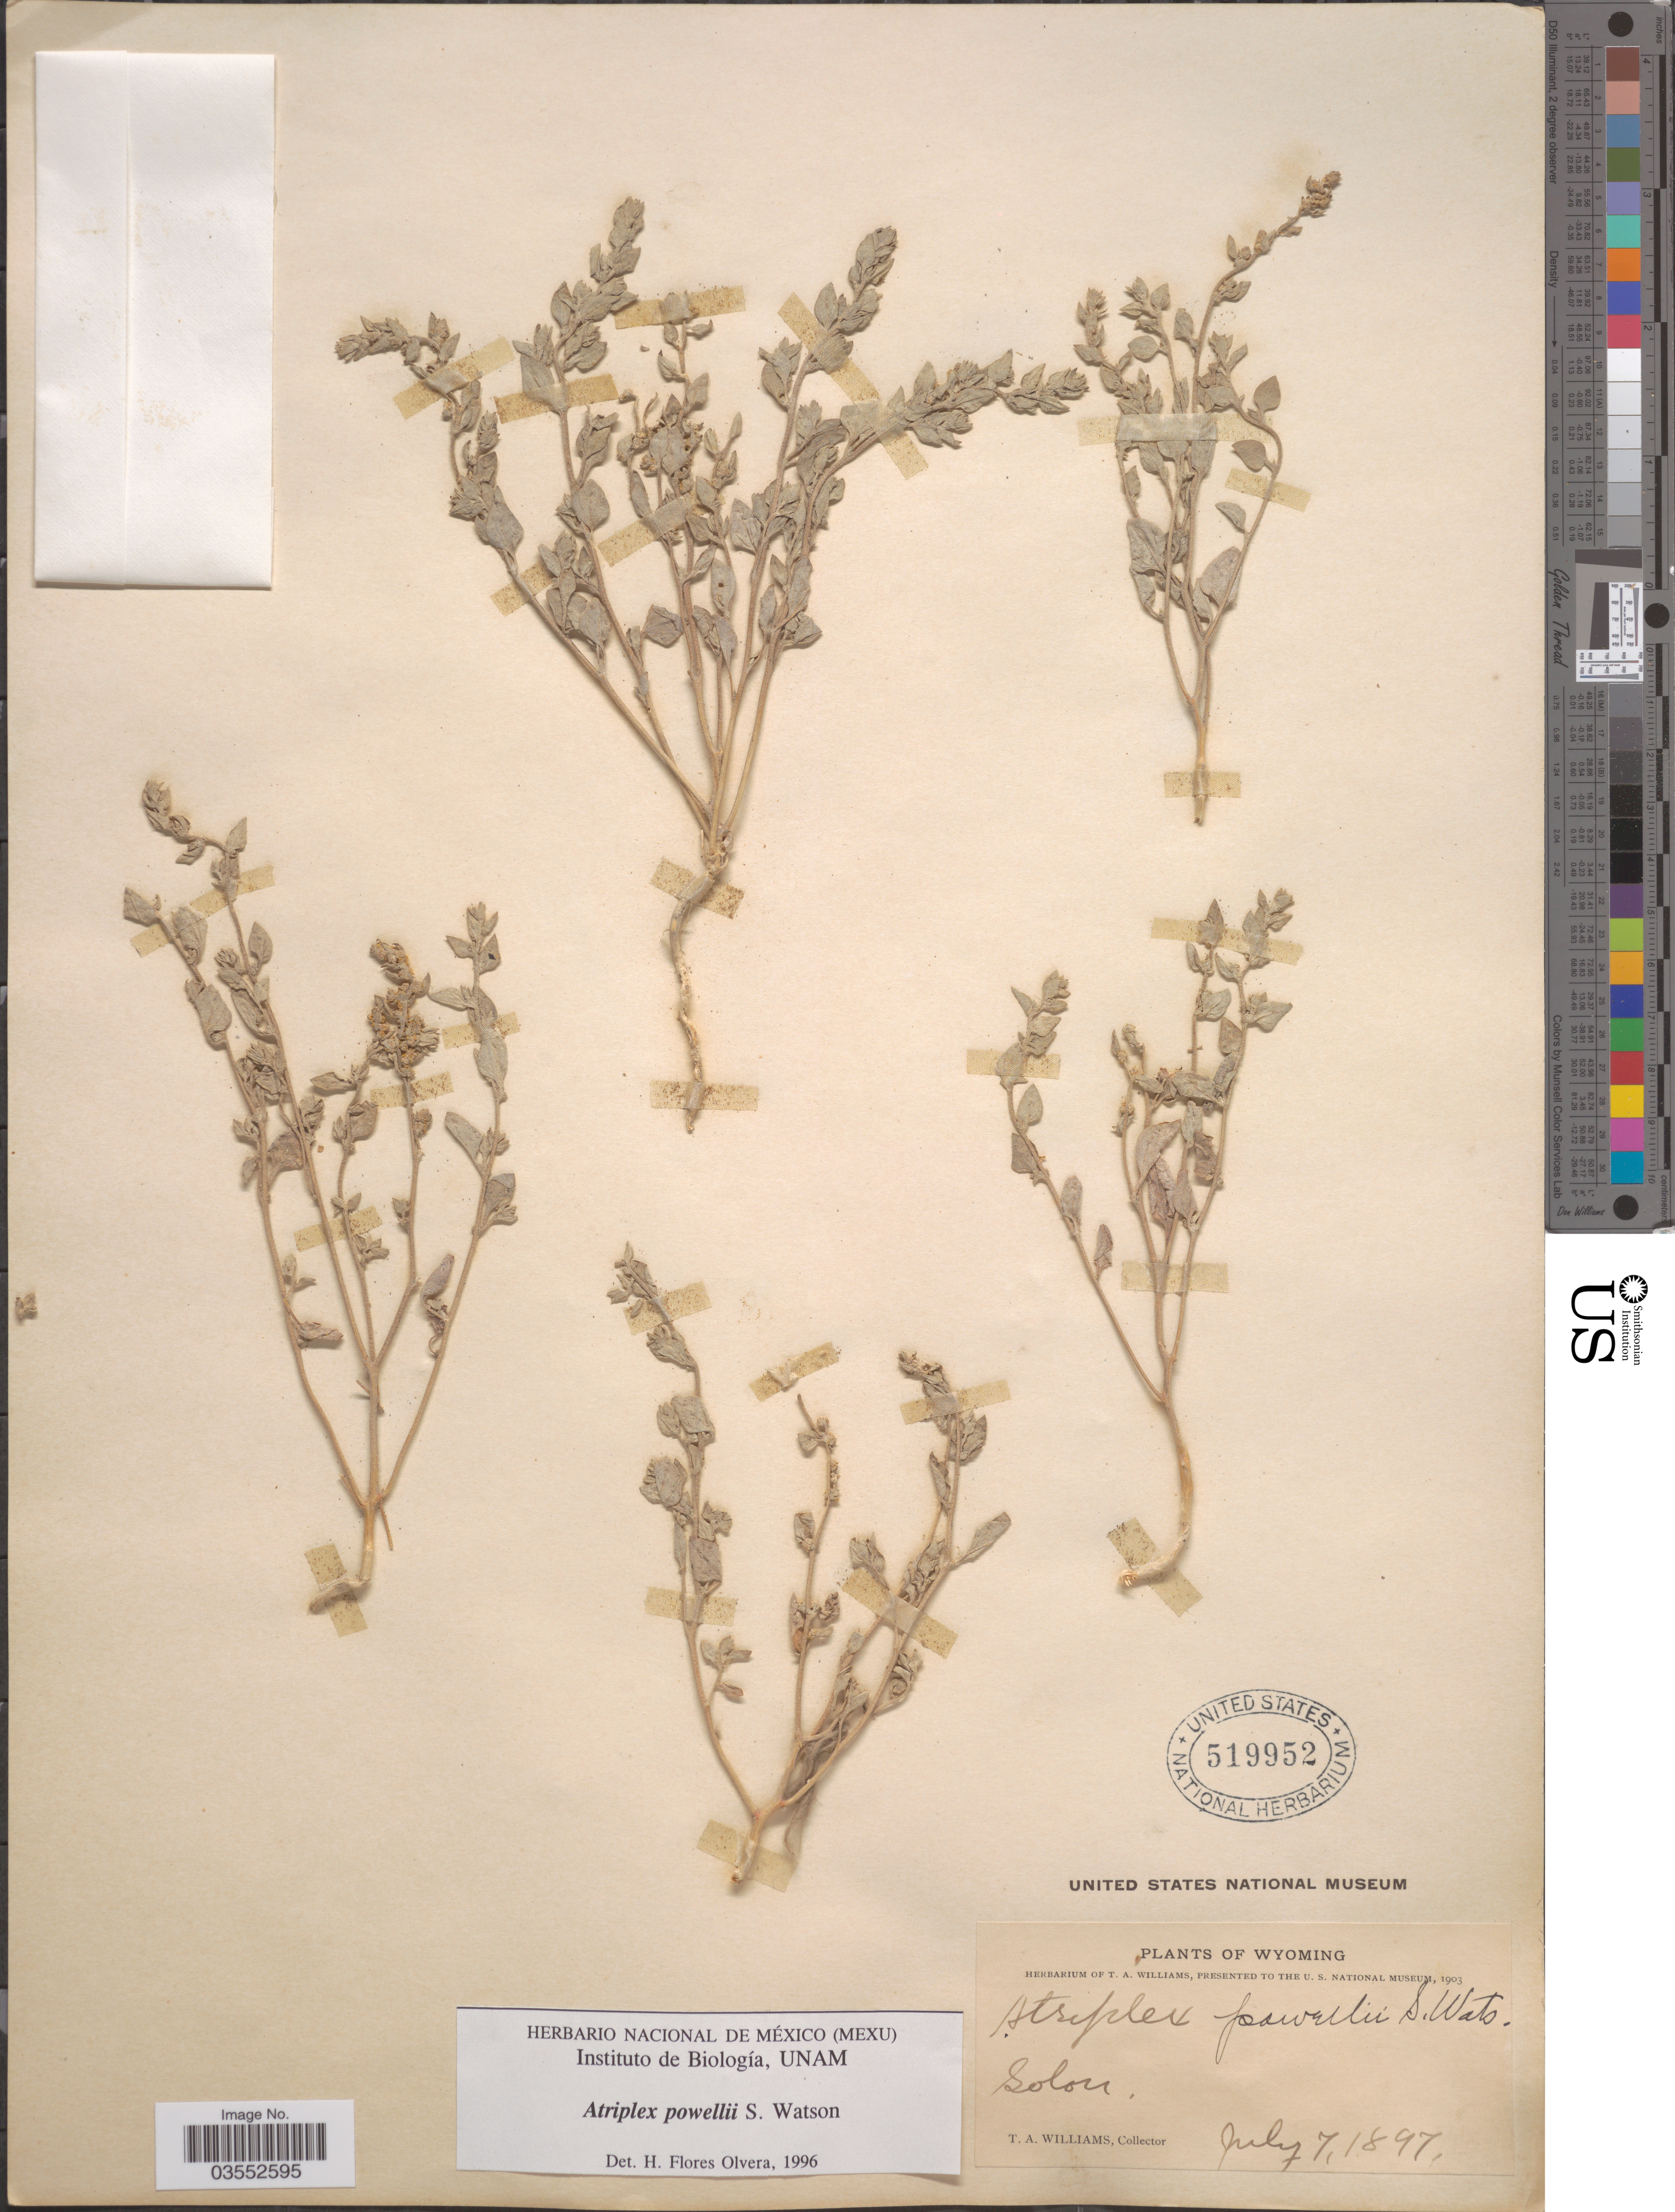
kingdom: Plantae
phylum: Tracheophyta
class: Magnoliopsida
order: Caryophyllales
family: Amaranthaceae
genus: Atriplex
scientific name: Atriplex powellii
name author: S. Watson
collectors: T. Williams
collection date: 1897-07-07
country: United States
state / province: Wyoming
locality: Solon.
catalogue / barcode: US 519952